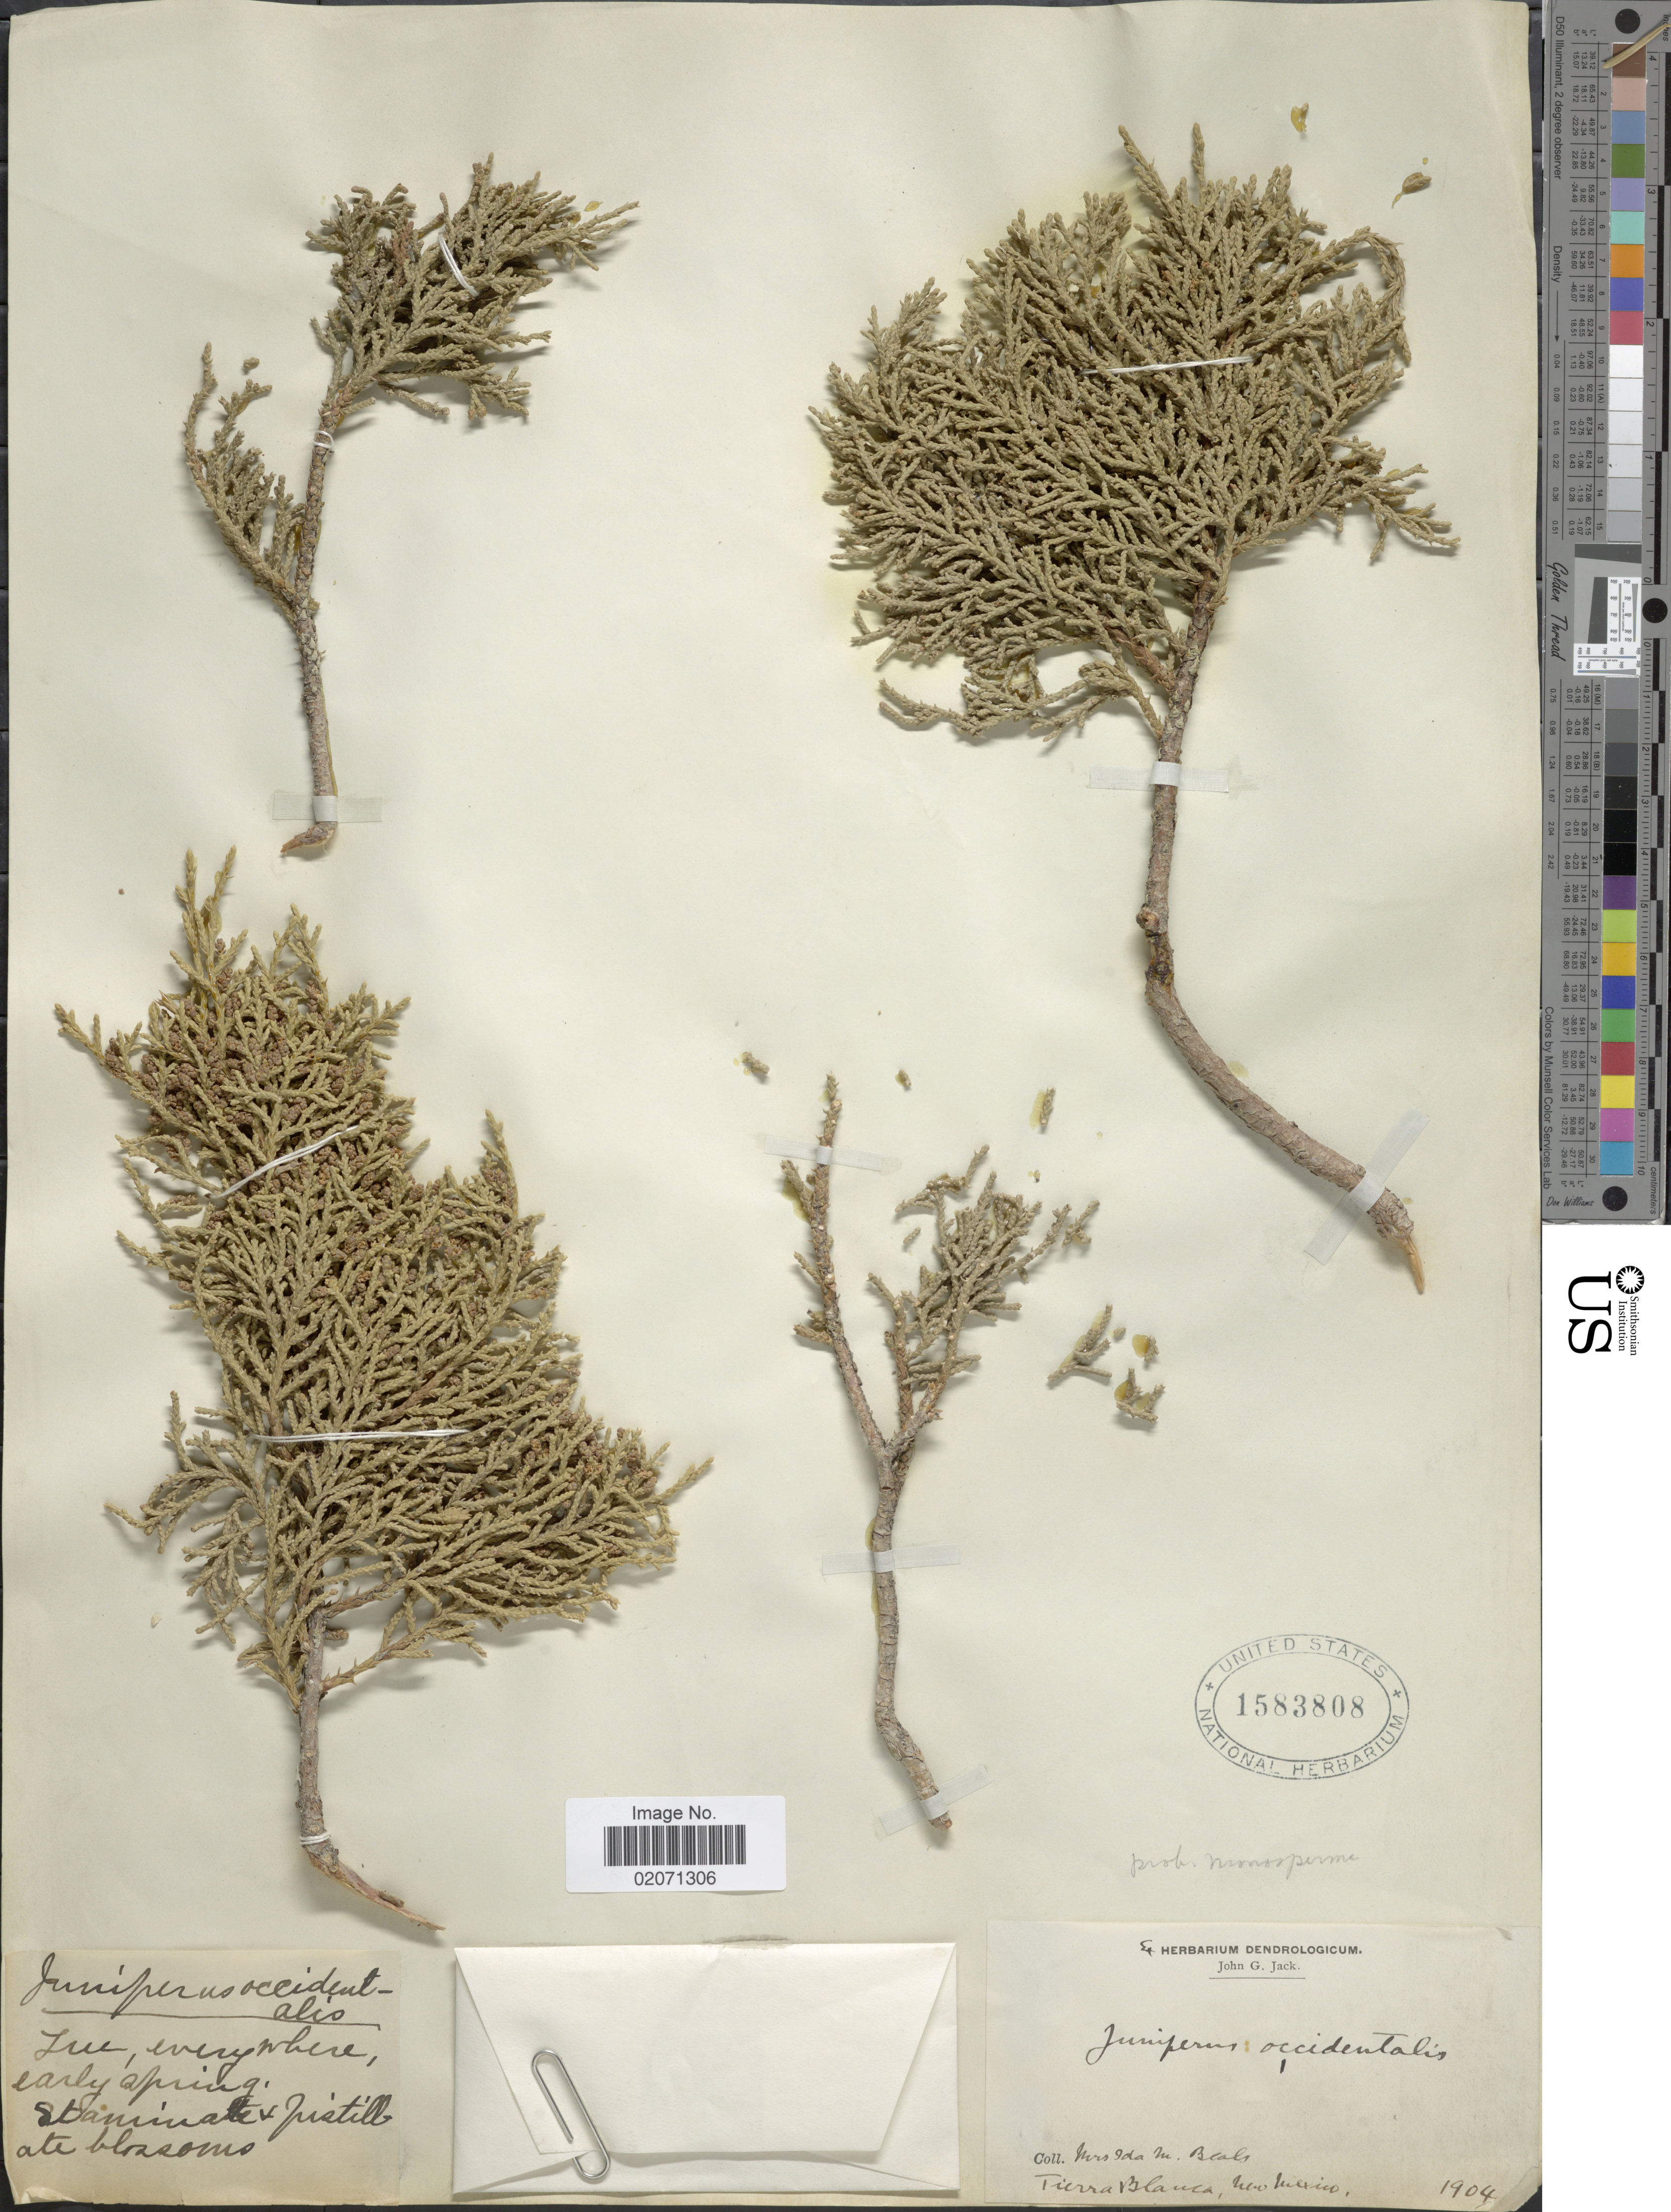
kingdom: Plantae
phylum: Tracheophyta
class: Pinopsida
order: Pinales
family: Cupressaceae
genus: Juniperus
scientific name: Juniperus monosperma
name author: (Engelm.) Sarg.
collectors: I. M. Beals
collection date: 1904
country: United States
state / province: New Mexico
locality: Tierra Blanca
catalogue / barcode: US 1583808